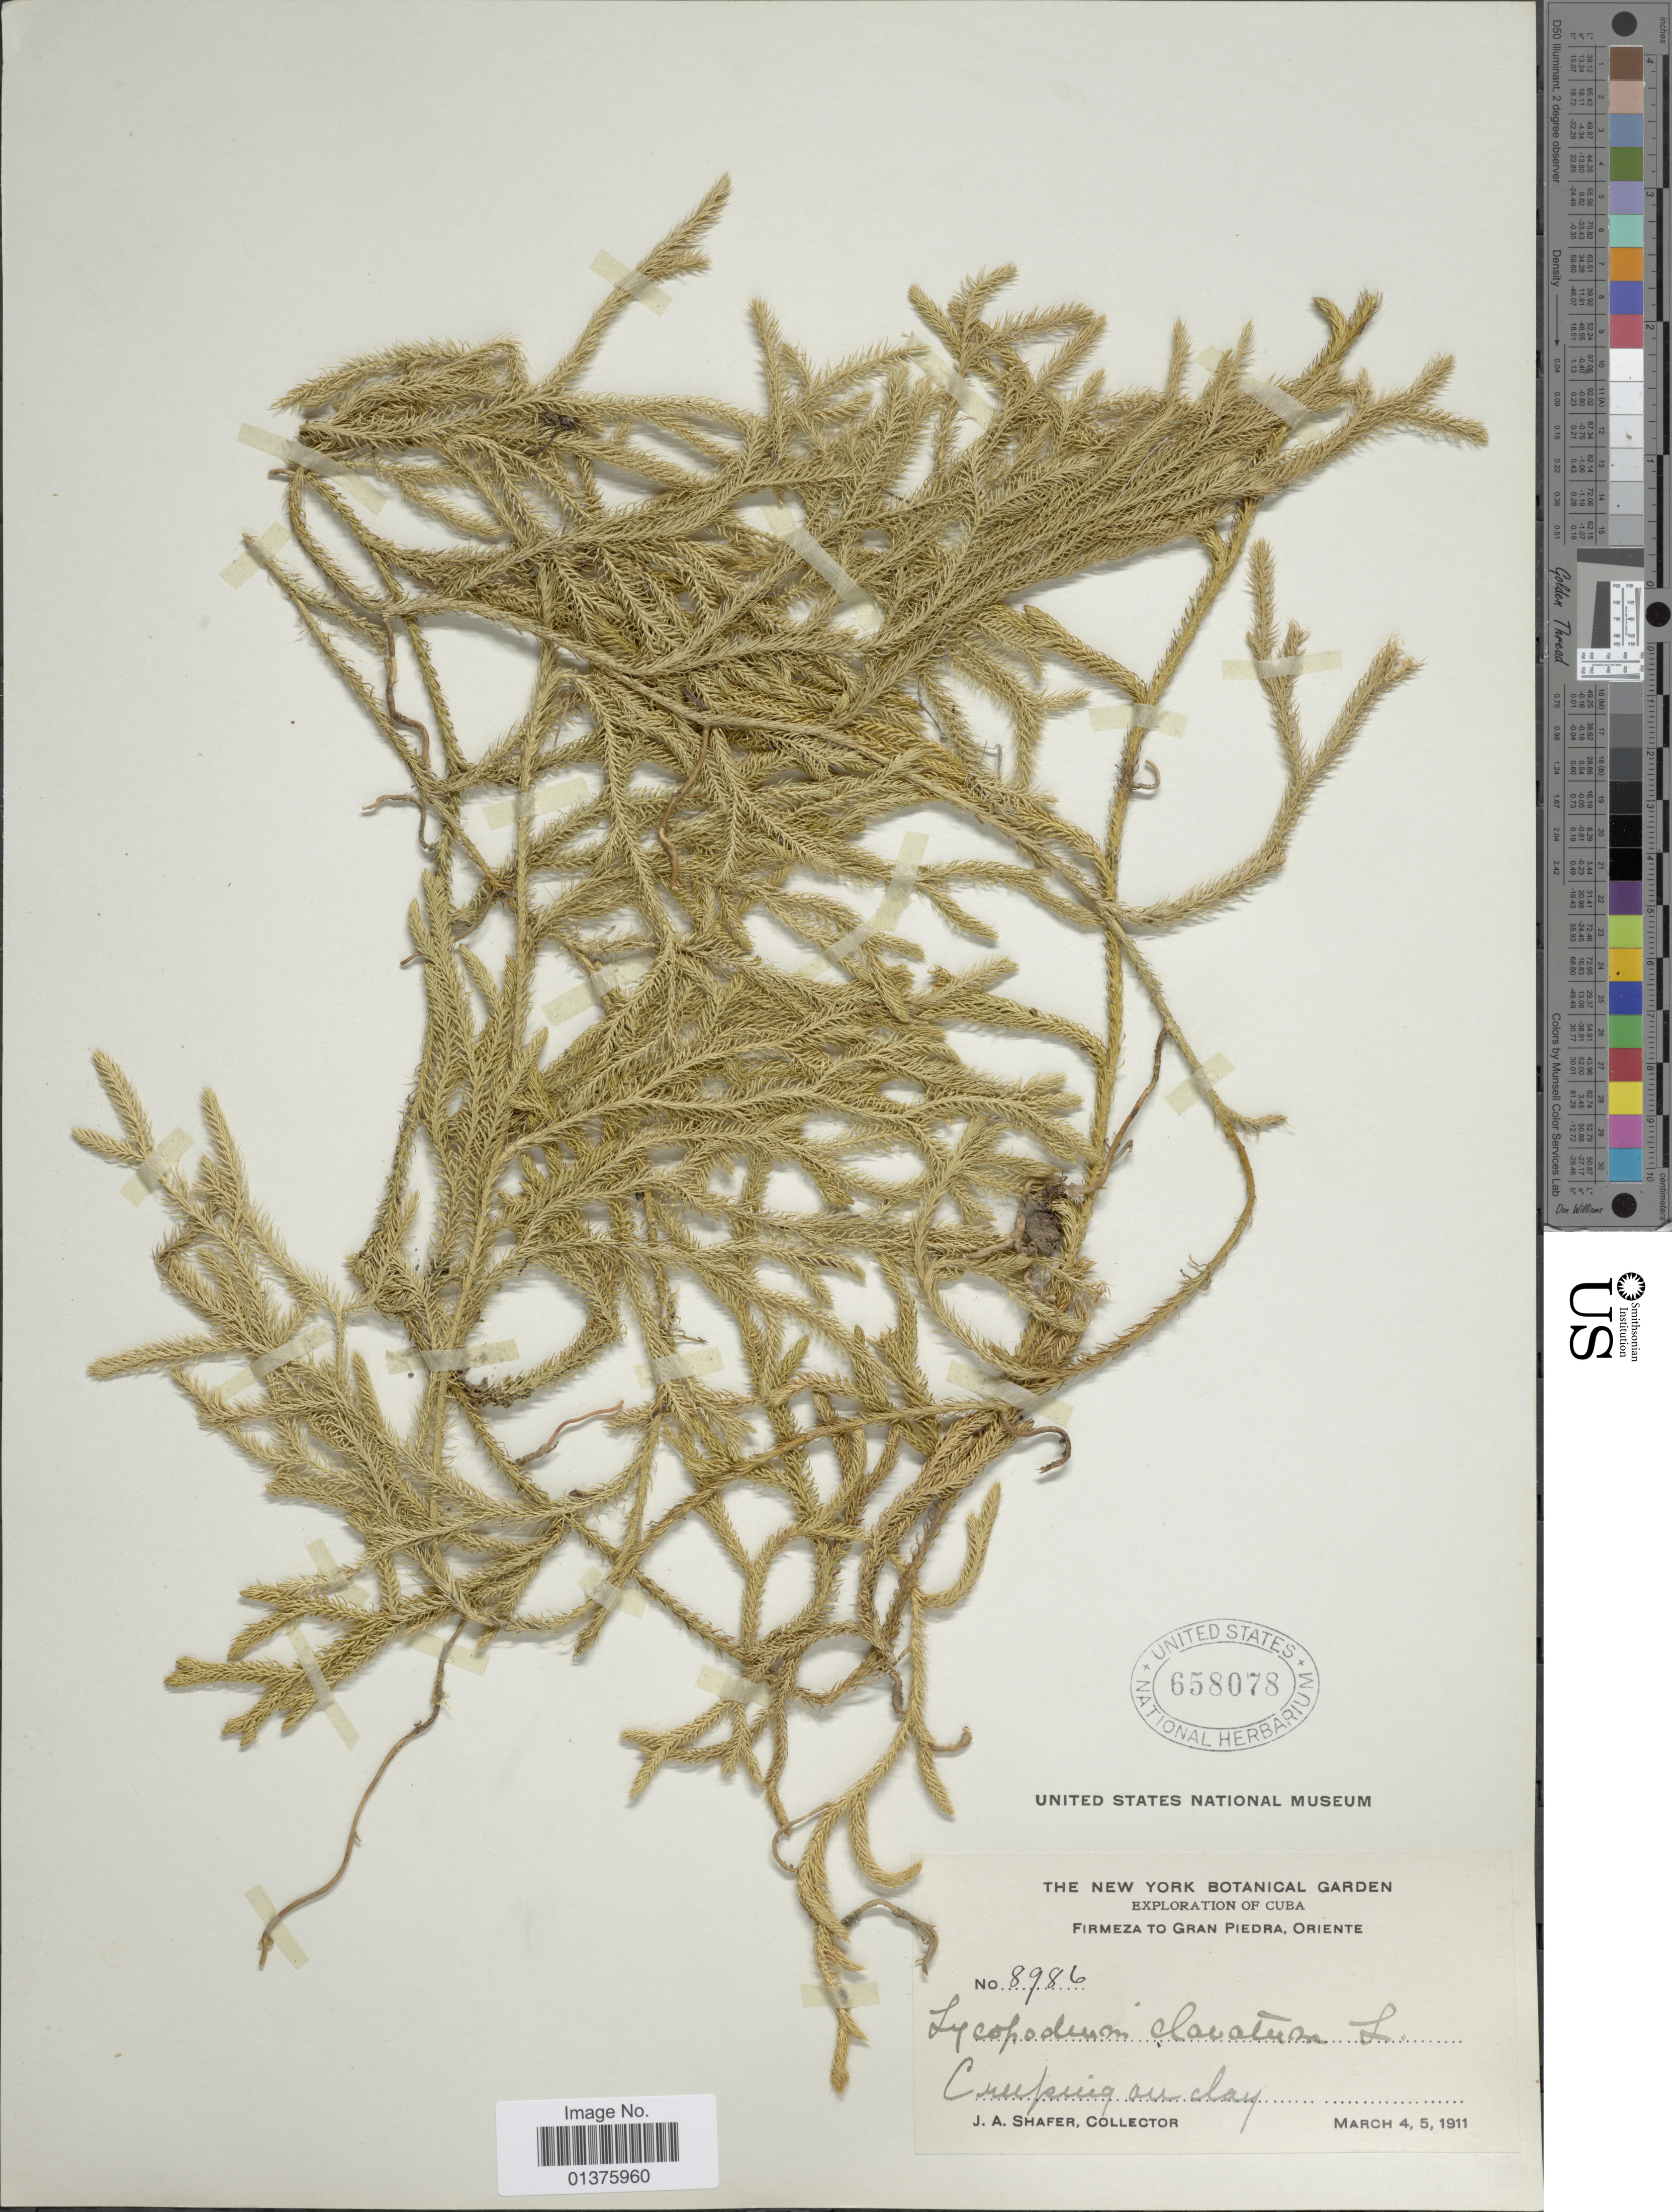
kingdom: Plantae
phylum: Tracheophyta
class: Lycopodiopsida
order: Lycopodiales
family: Lycopodiaceae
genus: Lycopodium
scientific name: Lycopodium clavatum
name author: L.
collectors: J. A. Shafer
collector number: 8986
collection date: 1911-03-04/1911-03-05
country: Cuba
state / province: Oriente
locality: Firmeza to Gran Piedra, Oriente, Creeping on clay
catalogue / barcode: US 658078